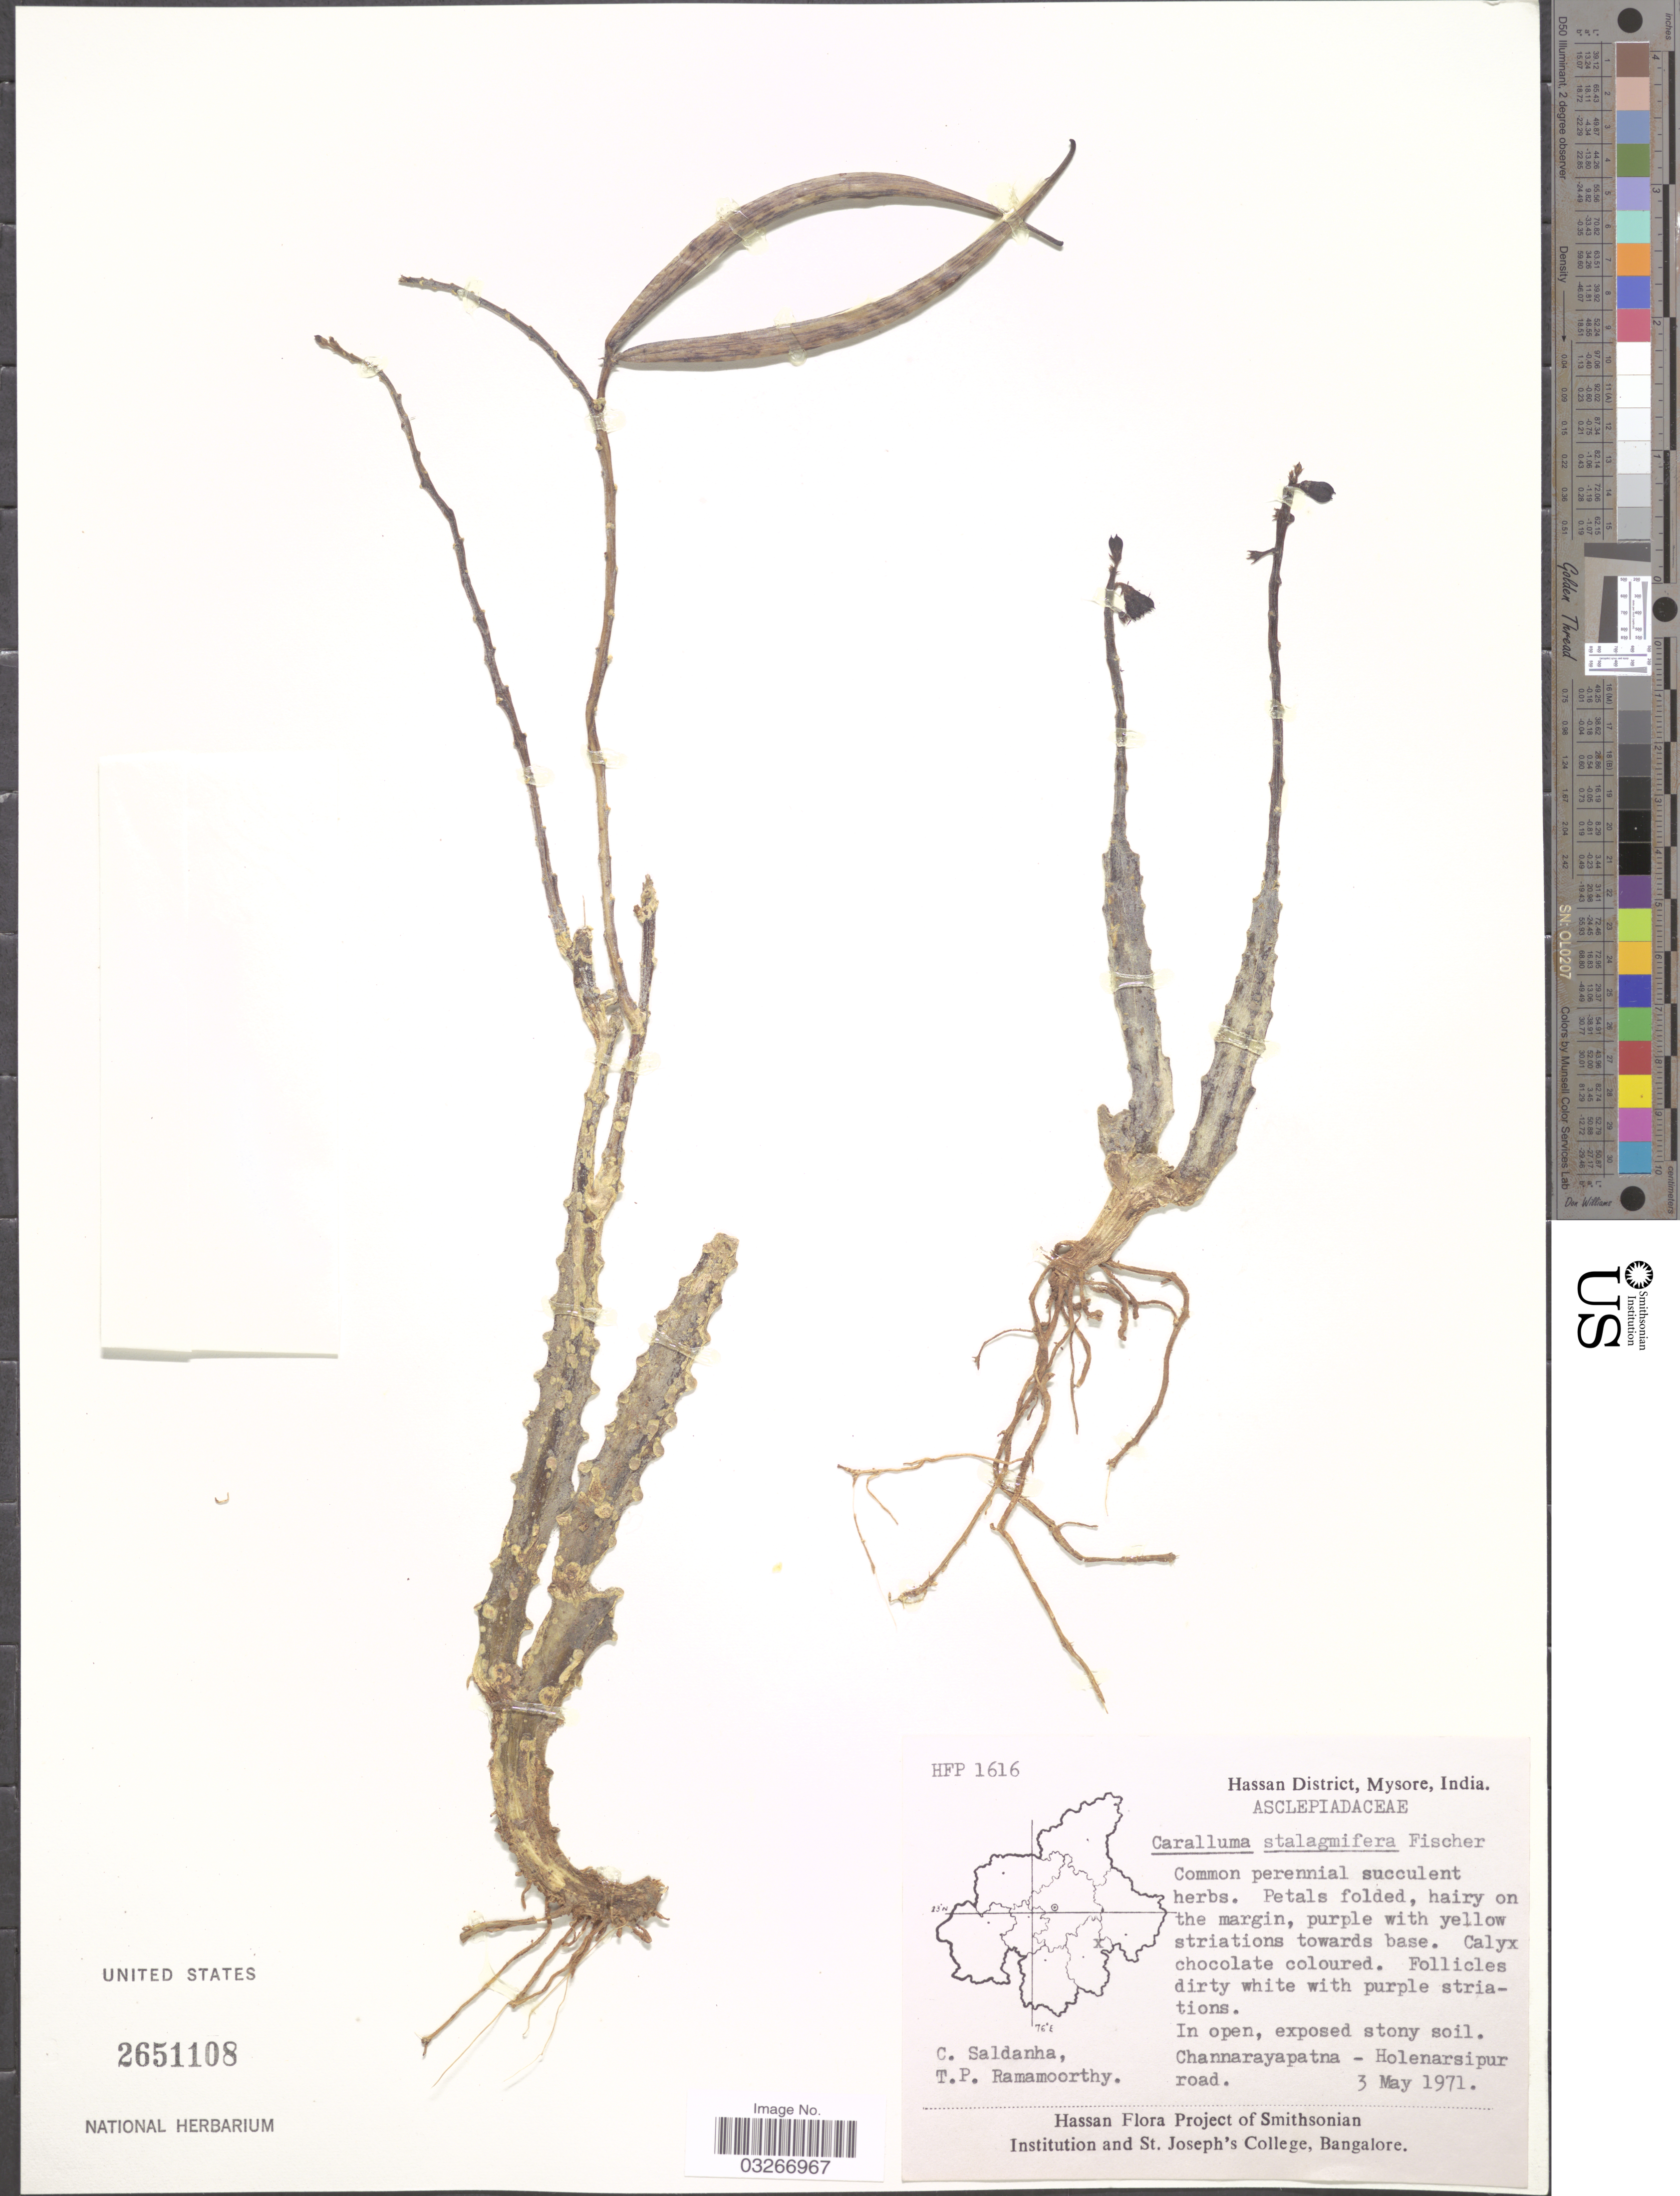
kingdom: Plantae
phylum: Tracheophyta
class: Magnoliopsida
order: Gentianales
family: Apocynaceae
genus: Caralluma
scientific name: Caralluma stalagmifera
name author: C.E.C. Fisch.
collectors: C. Saldanha & T. P. Ramamoorthy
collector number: HFP1616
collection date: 1971-05-03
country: India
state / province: Karnataka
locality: Hassan District, Mysore. Channarayapatna - Holenarsipur road.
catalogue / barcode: US 2651108